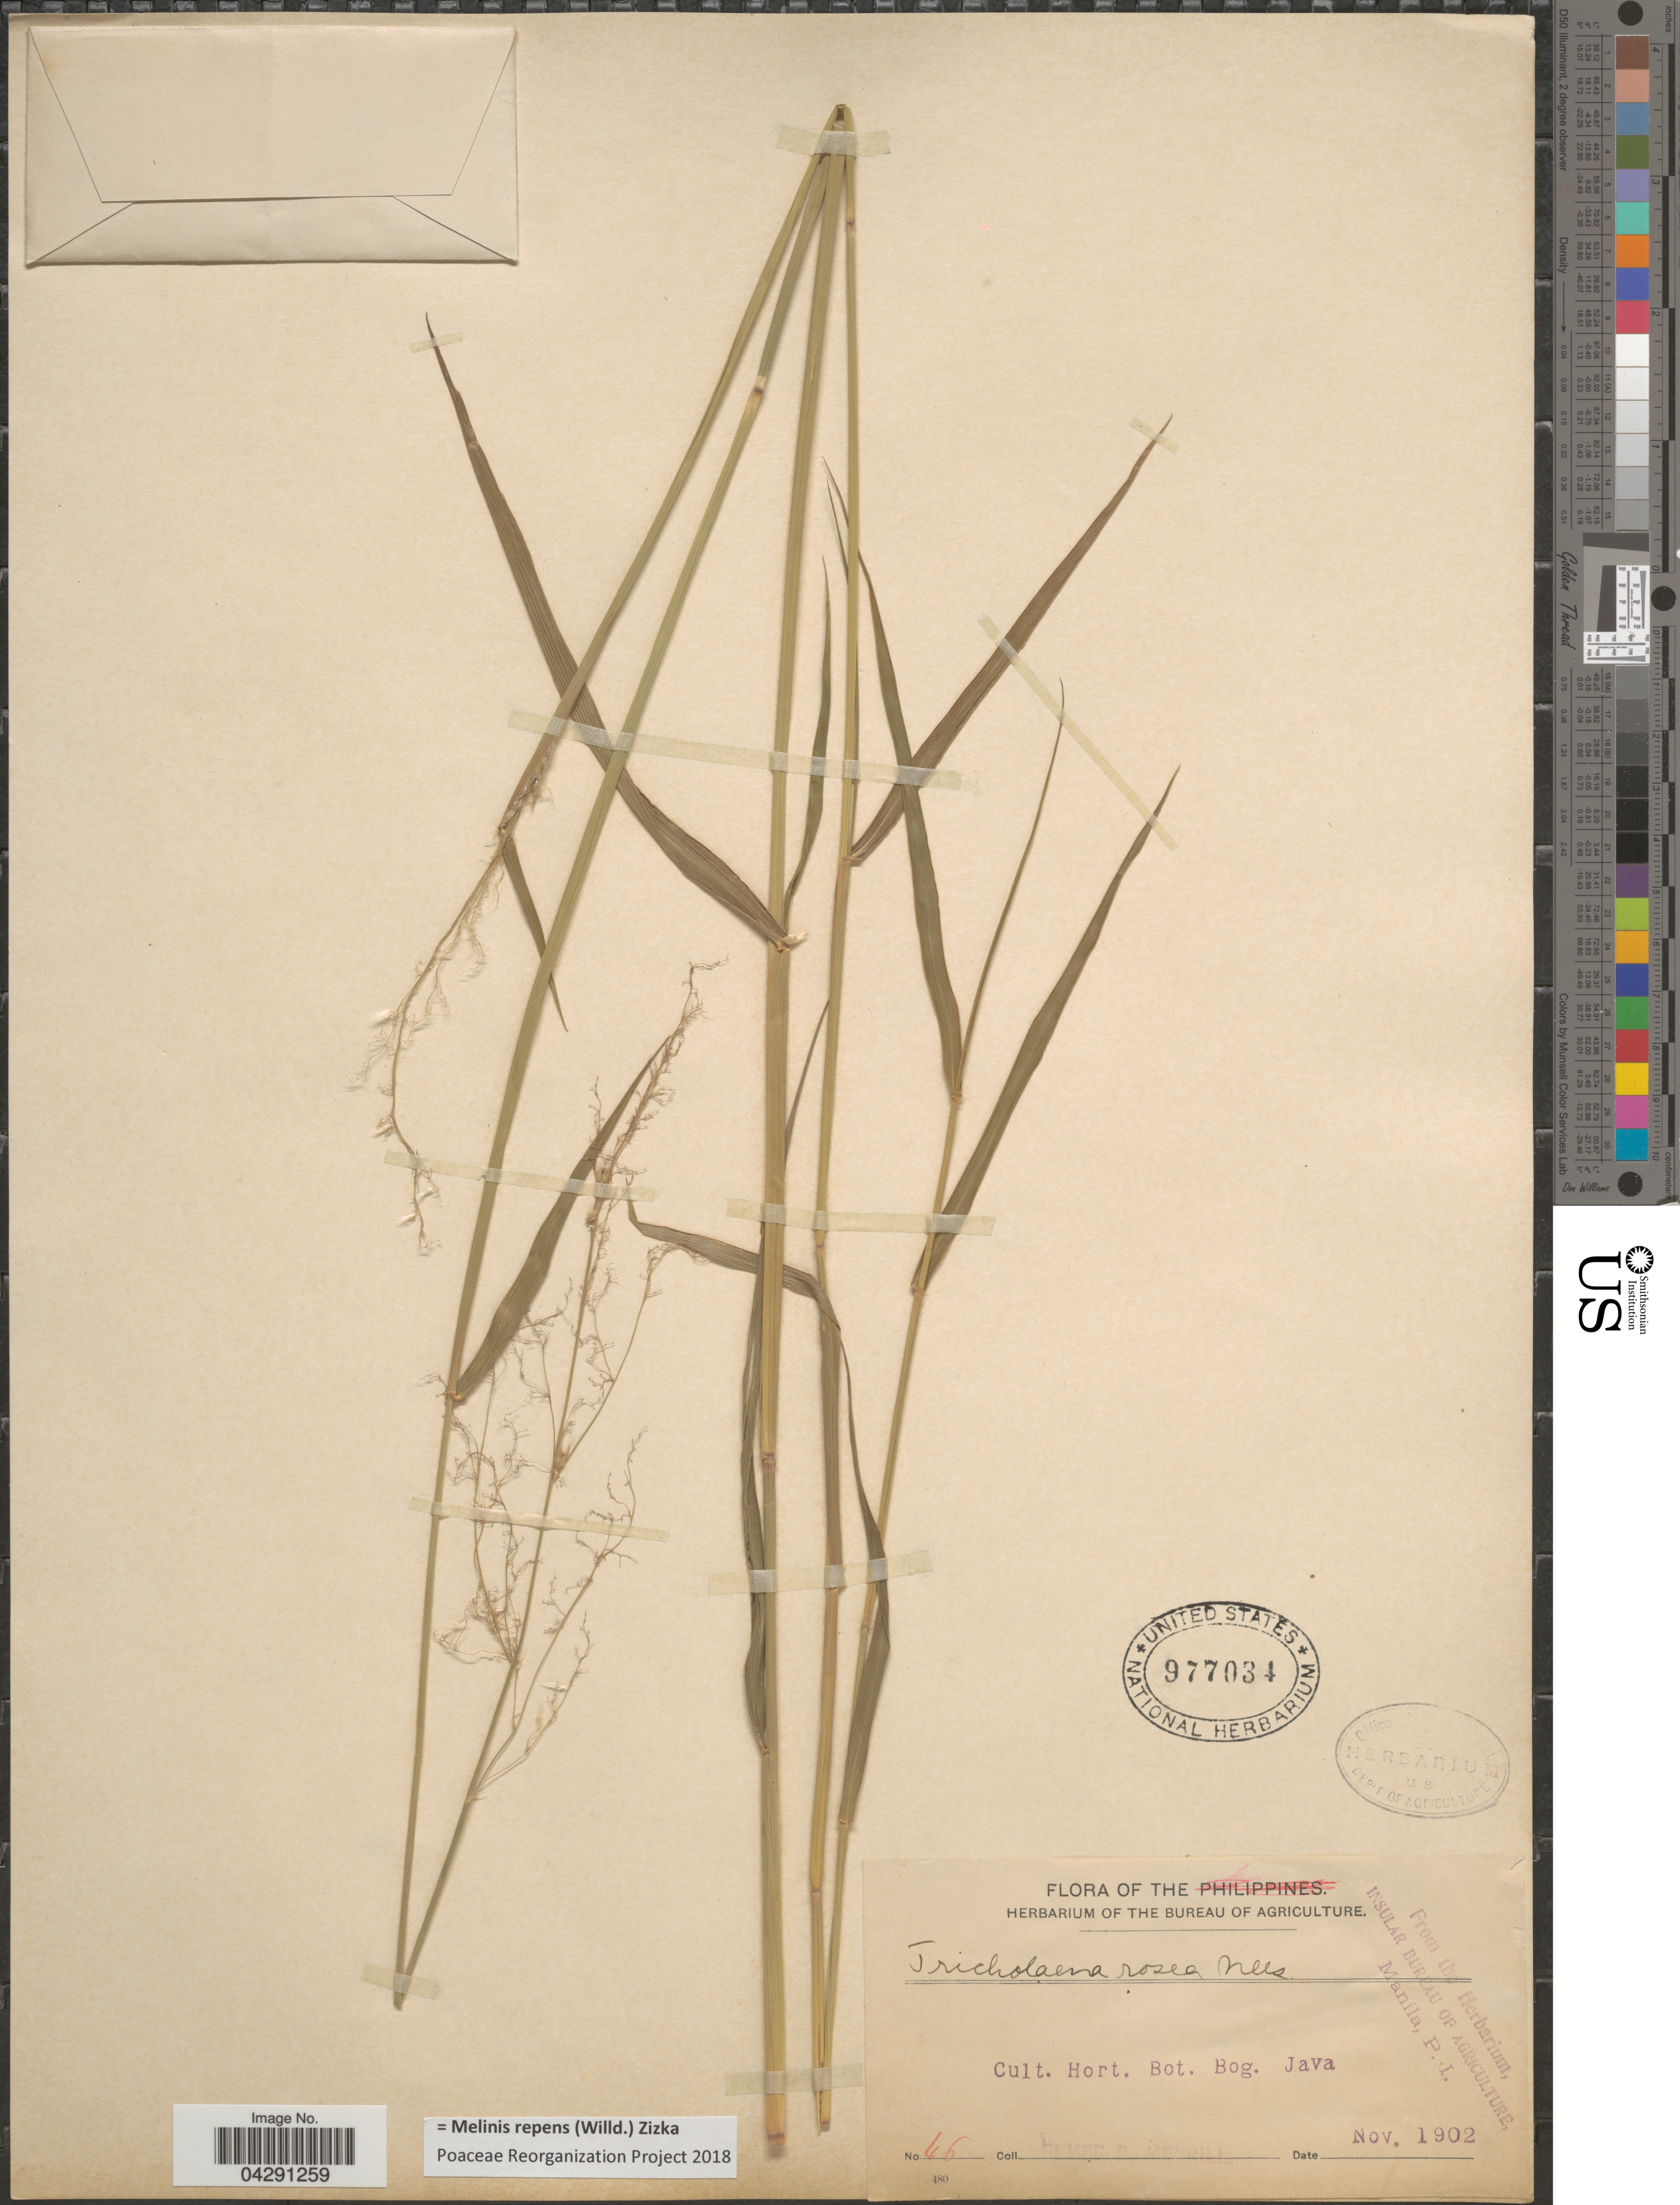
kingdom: Plantae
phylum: Tracheophyta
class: Liliopsida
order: Poales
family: Poaceae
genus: Melinis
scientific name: Melinis repens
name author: (Willd.) Zizka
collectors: E. D. Merrill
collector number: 46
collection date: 1902-11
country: Indonesia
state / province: Java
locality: Hort. Bot. Bog. Java.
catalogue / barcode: US 977034